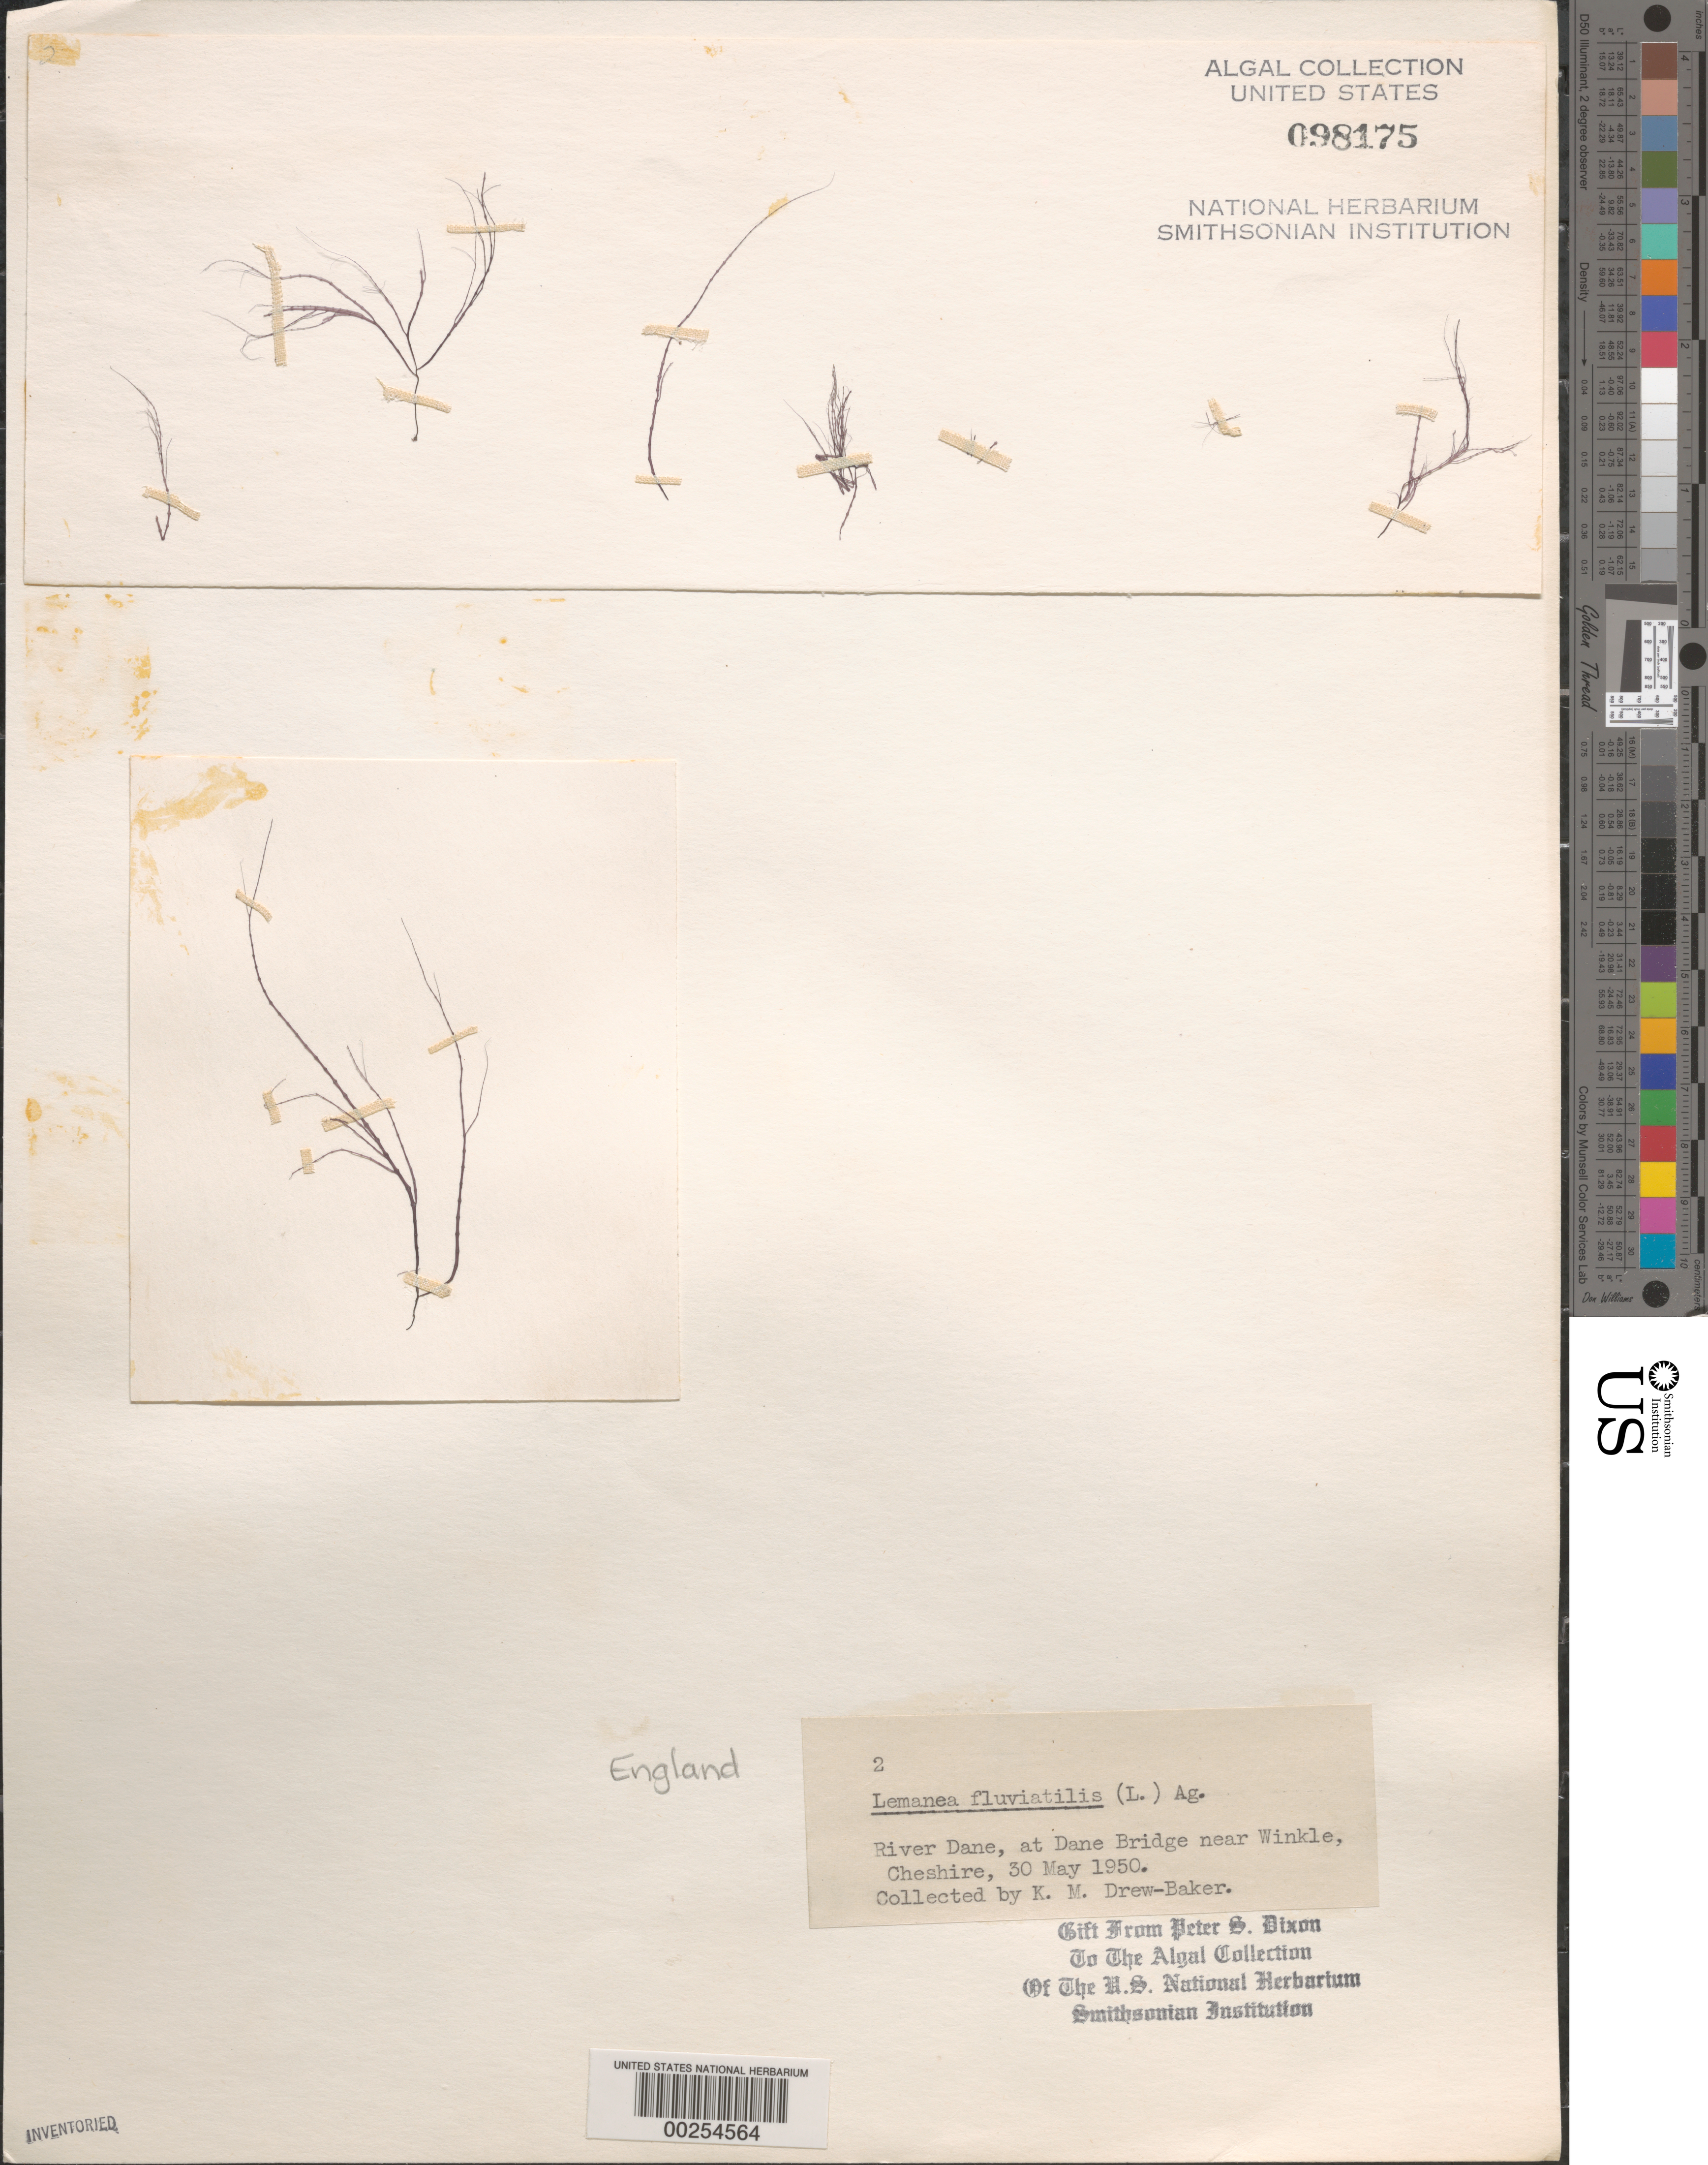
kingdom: Plantae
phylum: Rhodophyta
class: Florideophyceae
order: Batrachospermales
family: Lemaneaceae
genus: Lemanea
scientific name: Lemanea fluviatilis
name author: (L.) C. Agardh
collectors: K. M. Drew-Baker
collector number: PSD 2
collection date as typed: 30 May 1950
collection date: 1950-05-30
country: United Kingdom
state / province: England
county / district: Cheshire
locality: River Dane, Dane Bridge near Winkle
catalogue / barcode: US 98175